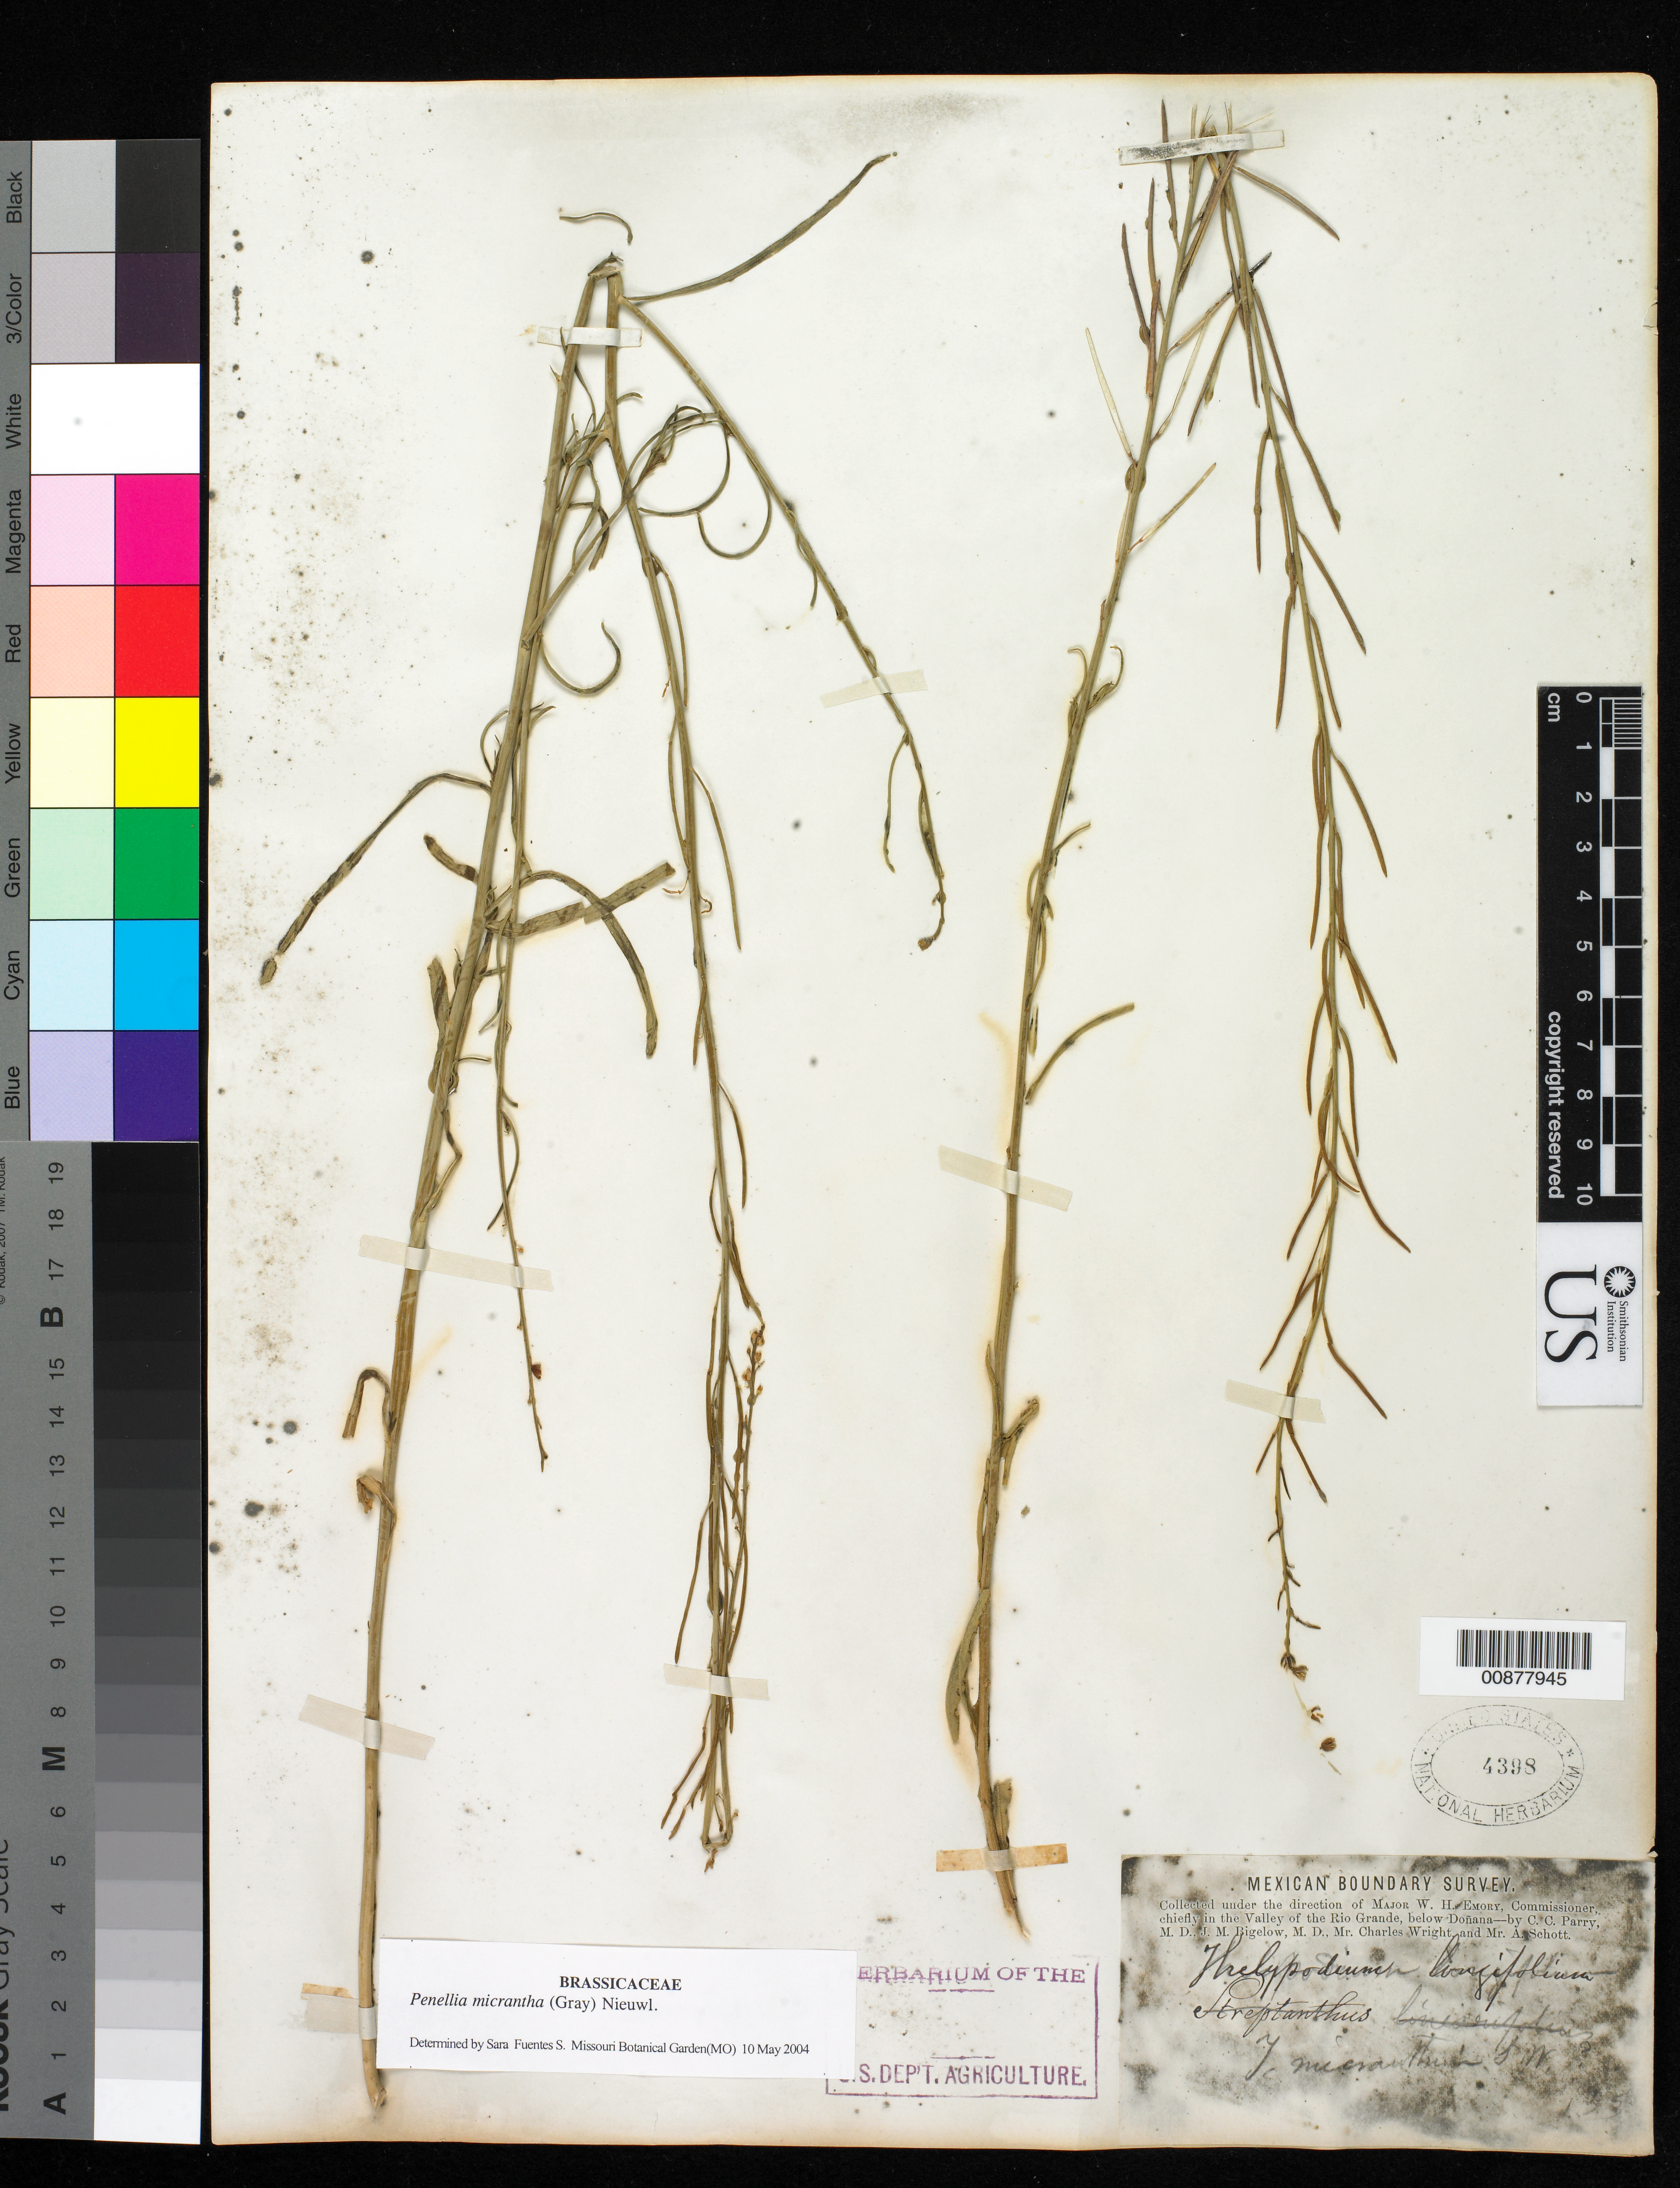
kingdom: Plantae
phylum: Tracheophyta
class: Magnoliopsida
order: Brassicales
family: Brassicaceae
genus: Pennellia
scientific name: Pennellia micrantha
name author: (A. Gray) Nieuwl.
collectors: C. C. Parry, J. M. Bigelow, C. Wright & A. C. V. Schott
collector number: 153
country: United States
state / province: New Mexico / Texas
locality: Valley of the Rio Grande, below Doñana.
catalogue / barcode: US 4398